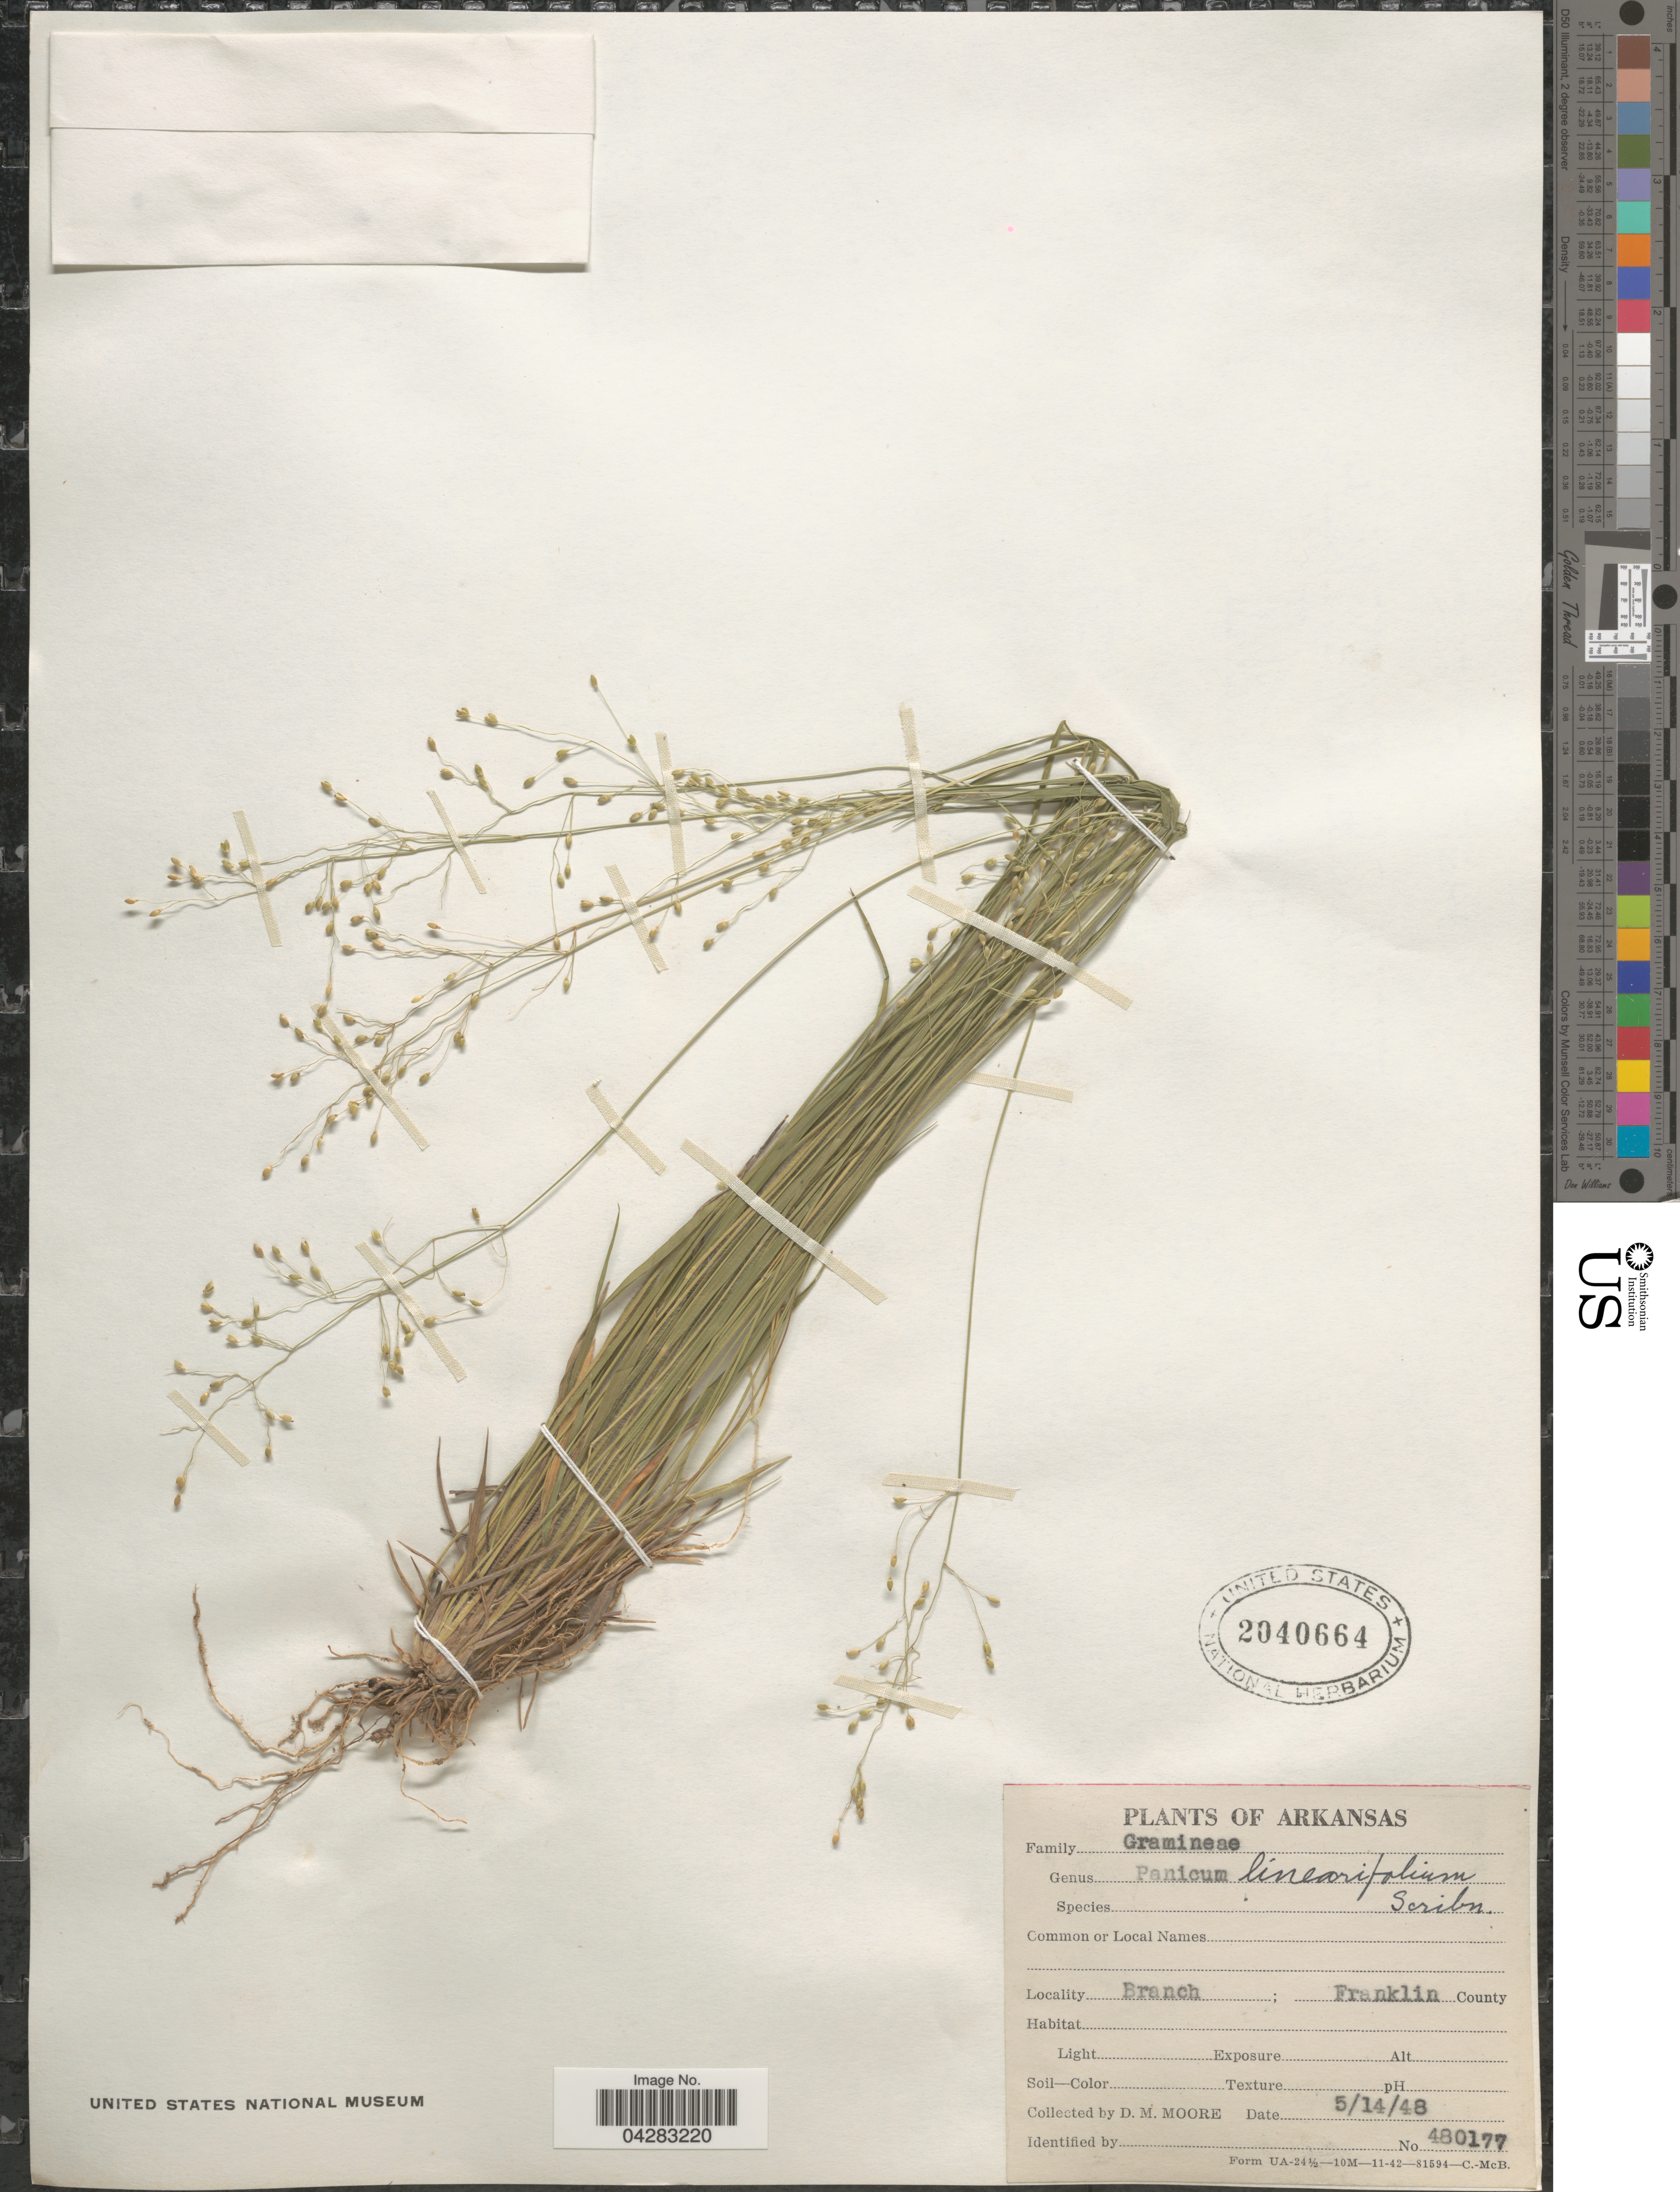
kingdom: Plantae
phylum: Tracheophyta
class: Liliopsida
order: Poales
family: Poaceae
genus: Dichanthelium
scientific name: Dichanthelium linearifolium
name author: (Scribn.) Gould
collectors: D. Moore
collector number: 480177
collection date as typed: Transcribed d/m/y: 14/5/48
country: United States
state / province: Arkansas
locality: Branch; Franklin County.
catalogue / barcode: US 2040664